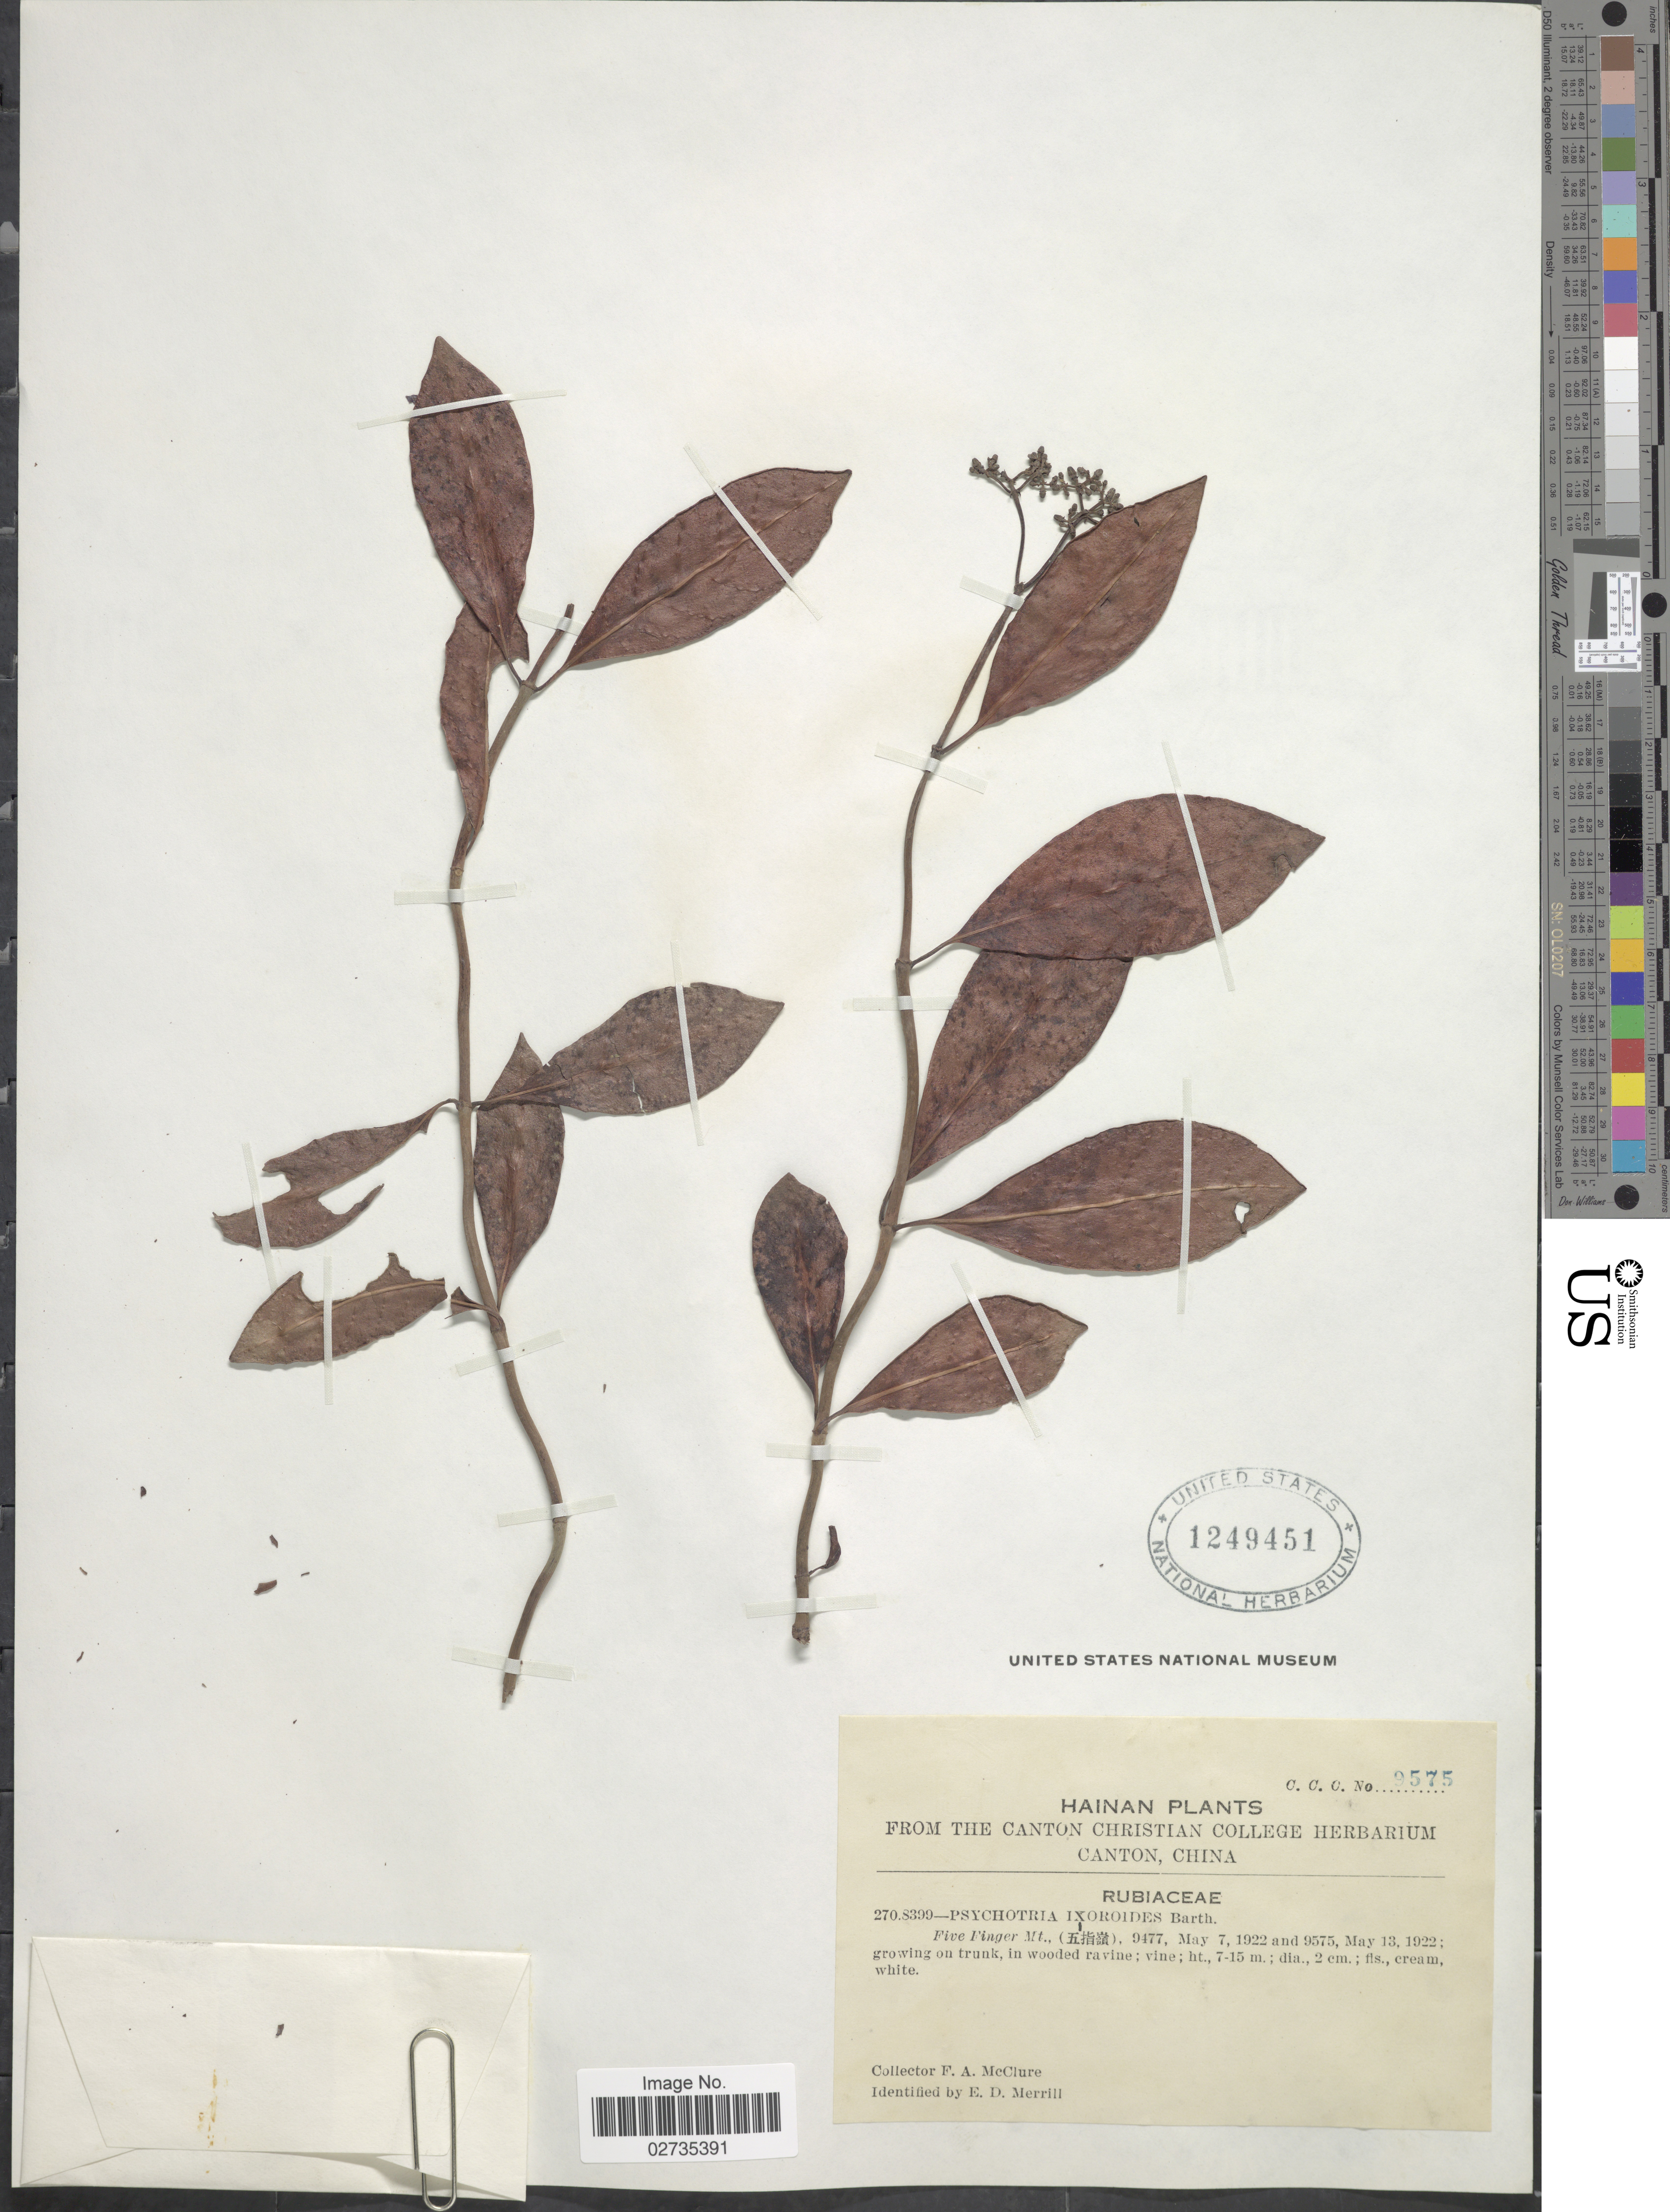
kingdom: Plantae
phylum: Tracheophyta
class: Magnoliopsida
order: Gentianales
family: Rubiaceae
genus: Psychotria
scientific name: Psychotria ixoroides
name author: Bartl. ex DC.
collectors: F. A. McClure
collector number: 9575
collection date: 1922-05-13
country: China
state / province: Hainan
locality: Five Finger Mt.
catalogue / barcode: US 1249451